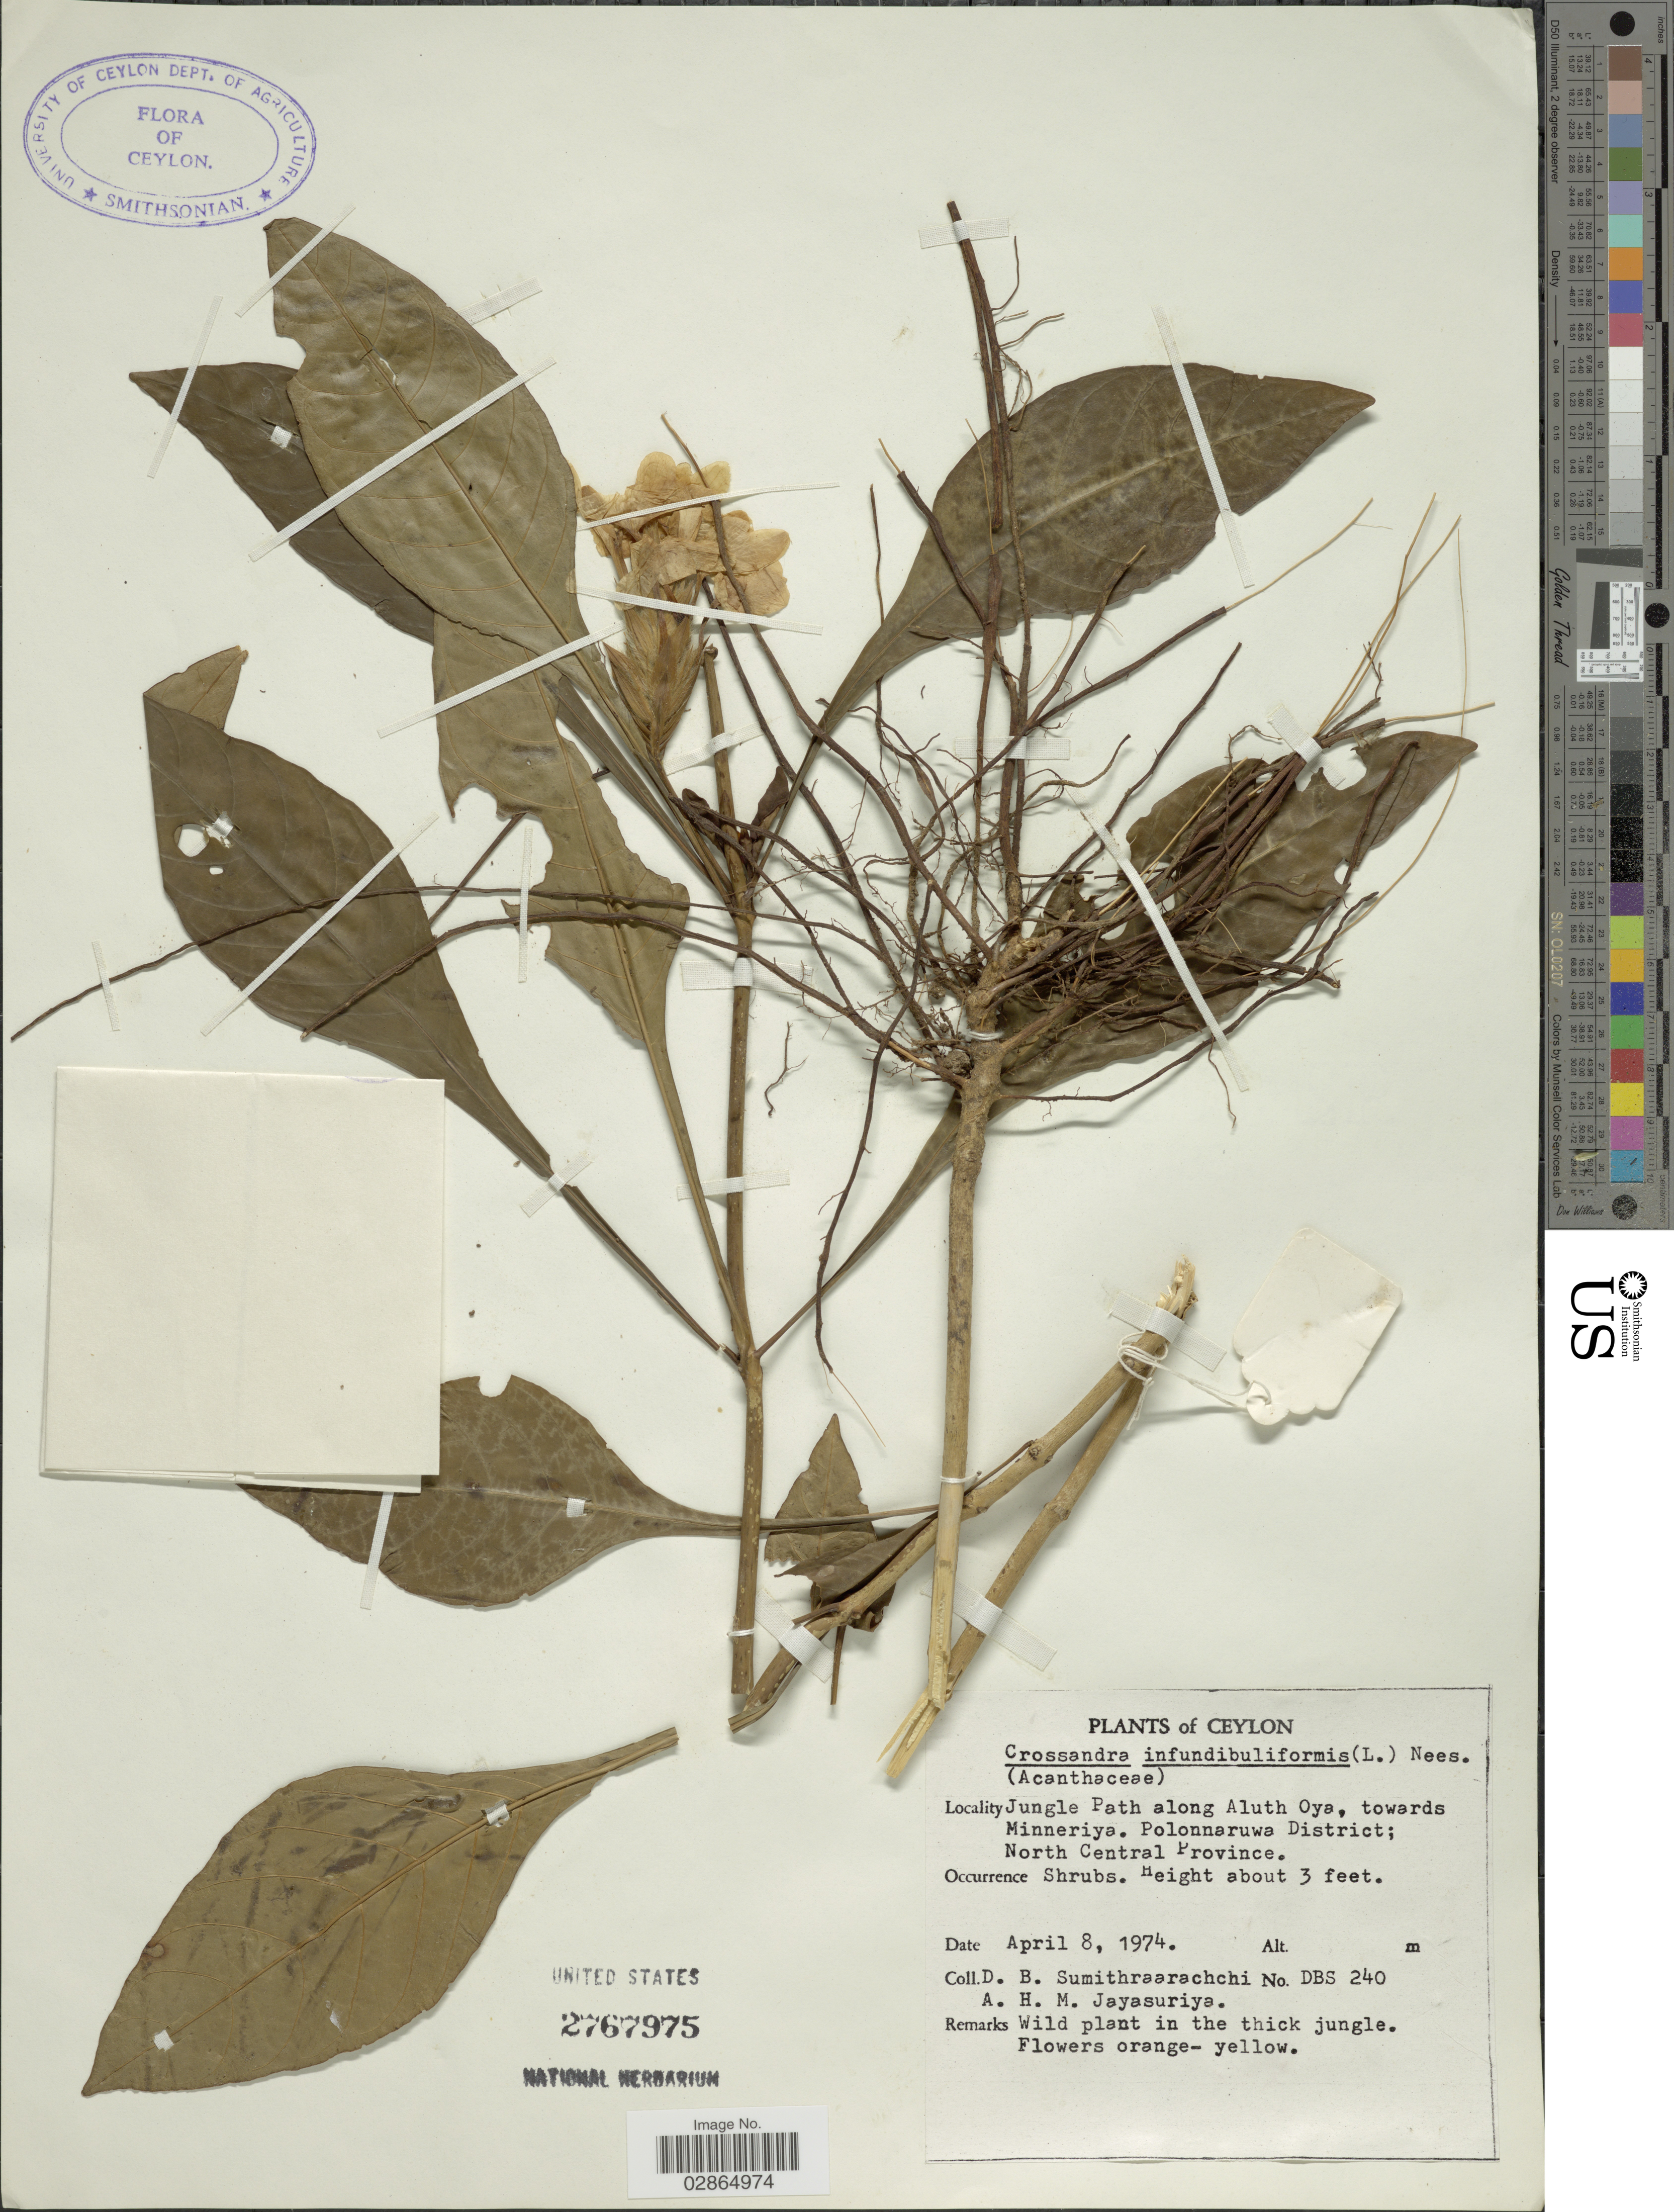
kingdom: Plantae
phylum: Tracheophyta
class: Magnoliopsida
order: Lamiales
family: Acanthaceae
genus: Crossandra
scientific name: Crossandra infundibuliformis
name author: (L.) Nees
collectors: D. B. Sumithraarachchi & A. H. Jayasuriya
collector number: DBS240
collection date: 1974-04-08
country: Sri Lanka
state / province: North Central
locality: Ceylon. Jungle Path along Aluth Oya, towards Minneriya. Polonnaruwa District.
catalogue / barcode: US 2767975